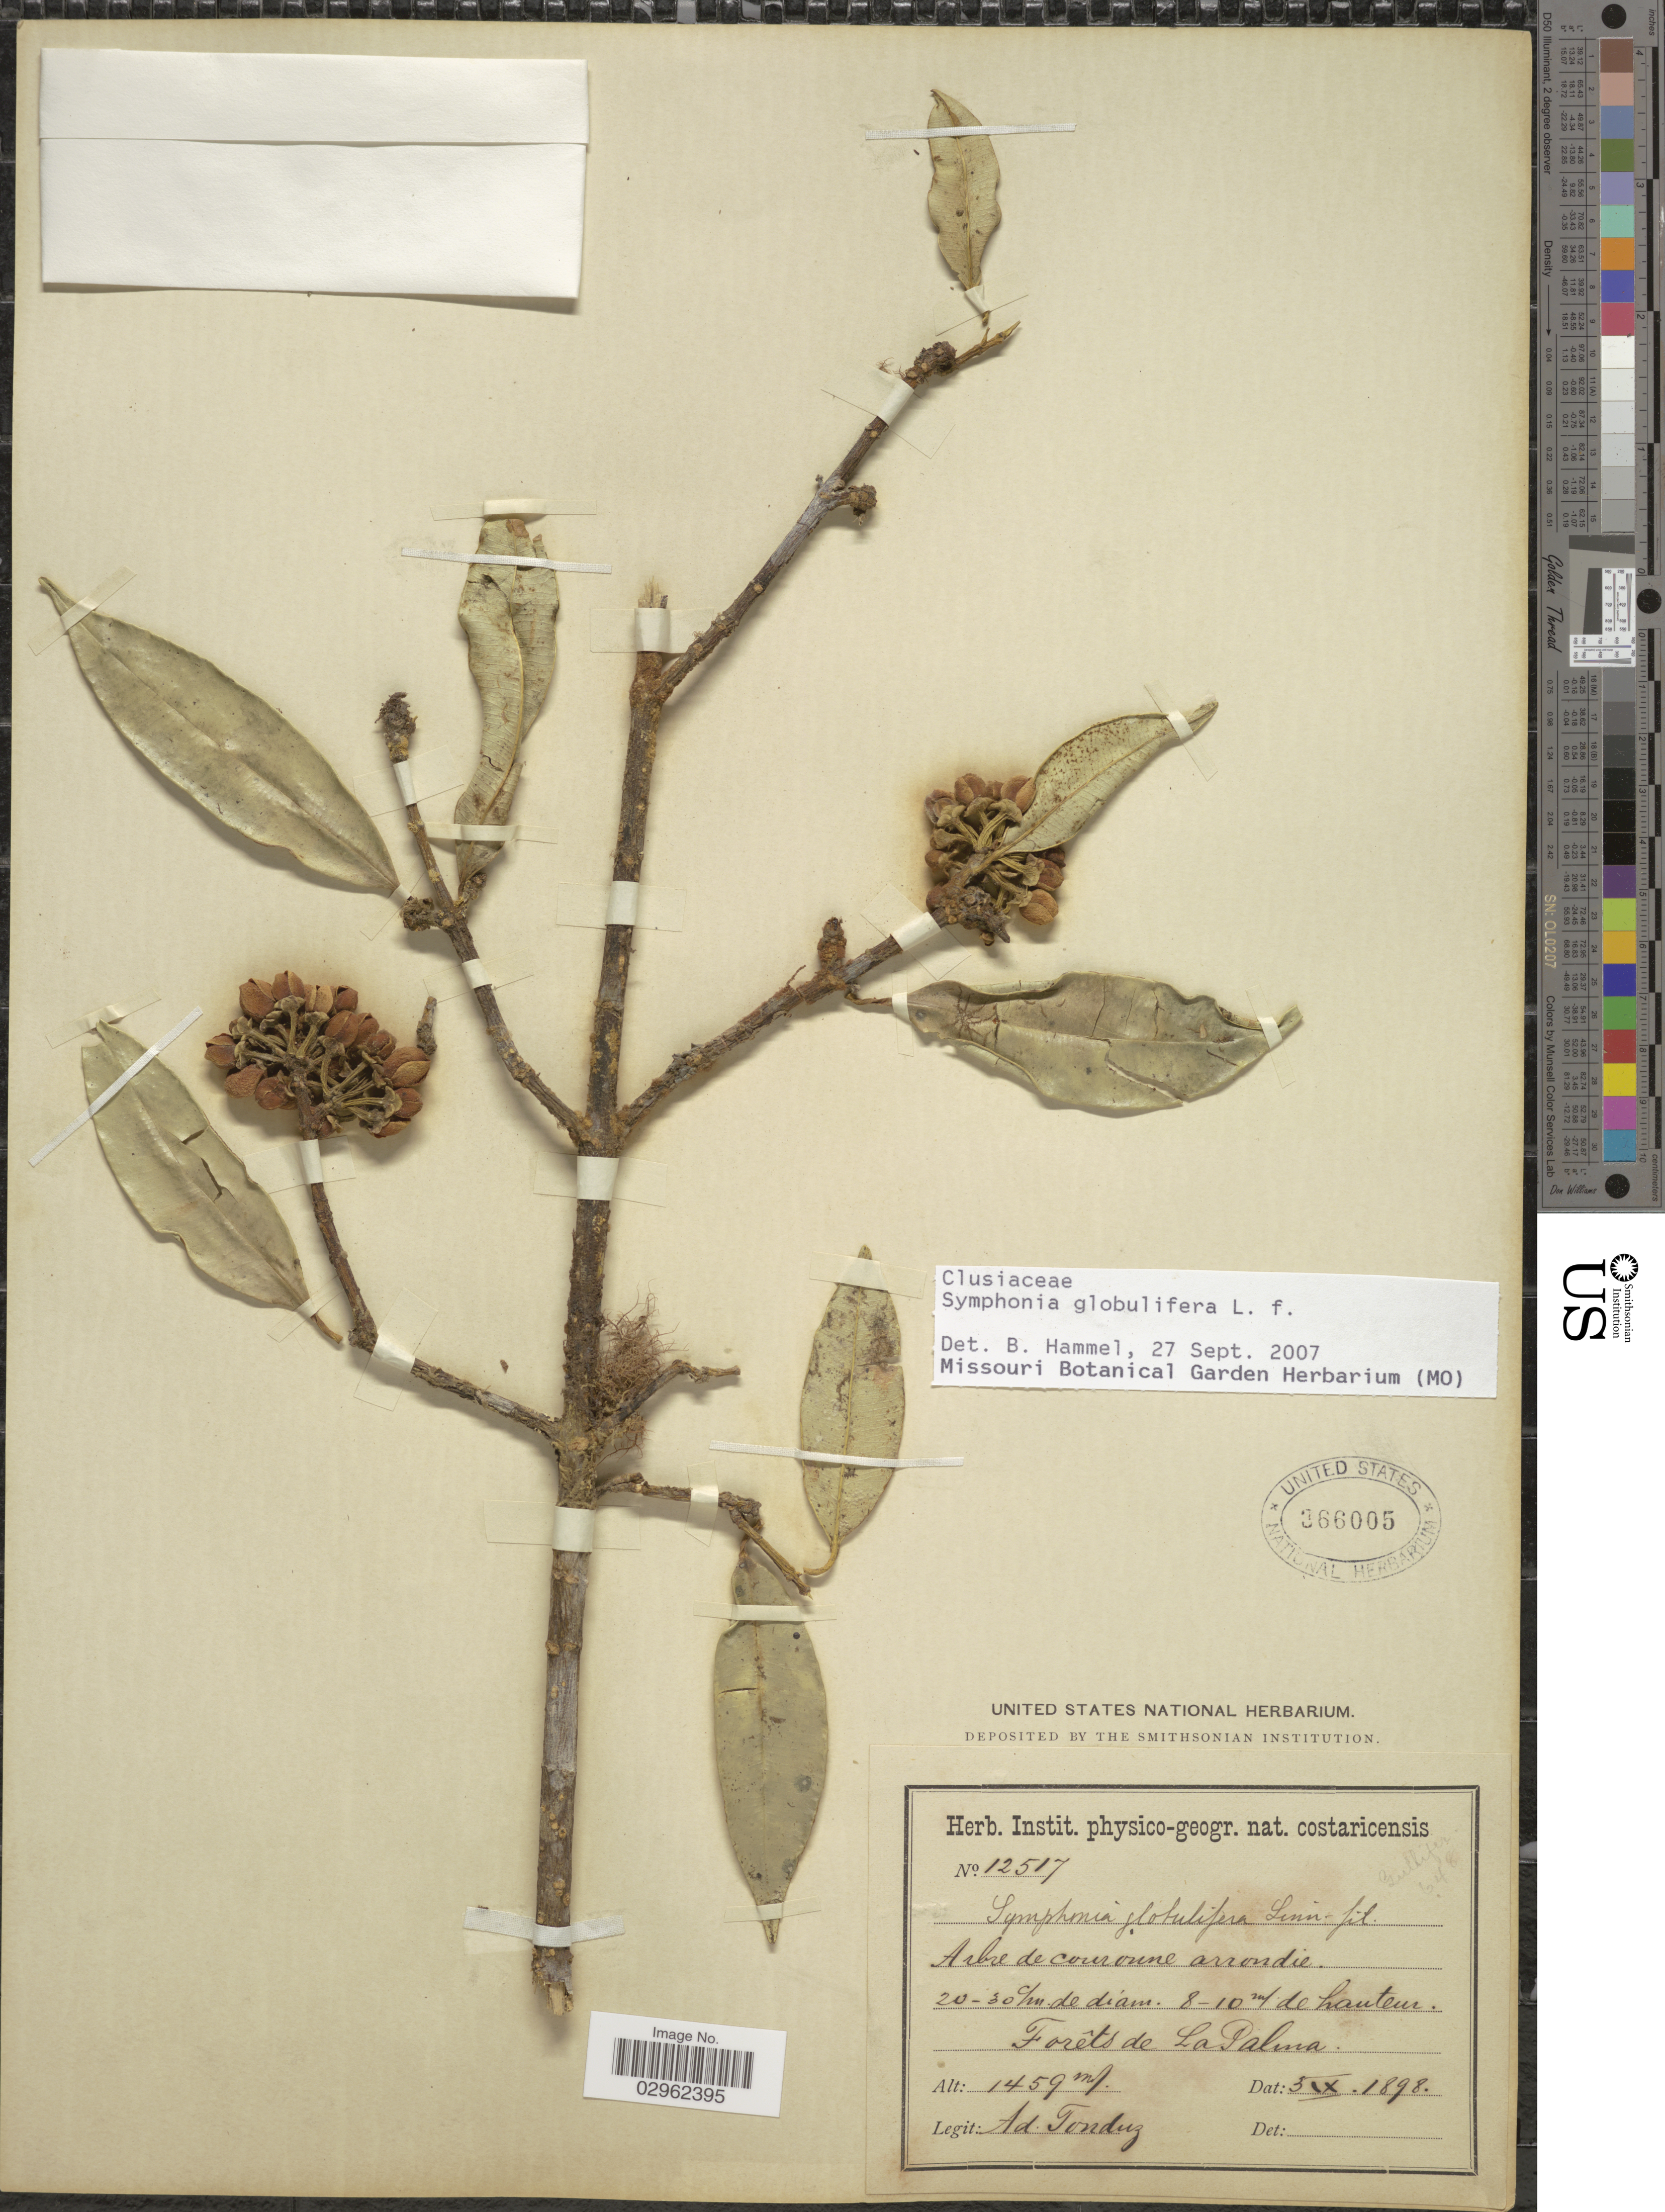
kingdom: Plantae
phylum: Tracheophyta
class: Magnoliopsida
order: Malpighiales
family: Clusiaceae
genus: Symphonia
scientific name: Symphonia globulifera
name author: L. f.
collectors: A. Tonduz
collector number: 12517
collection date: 1898-09-05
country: Costa Rica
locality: Forêts de La Palma.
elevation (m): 1459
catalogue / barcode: US 366005